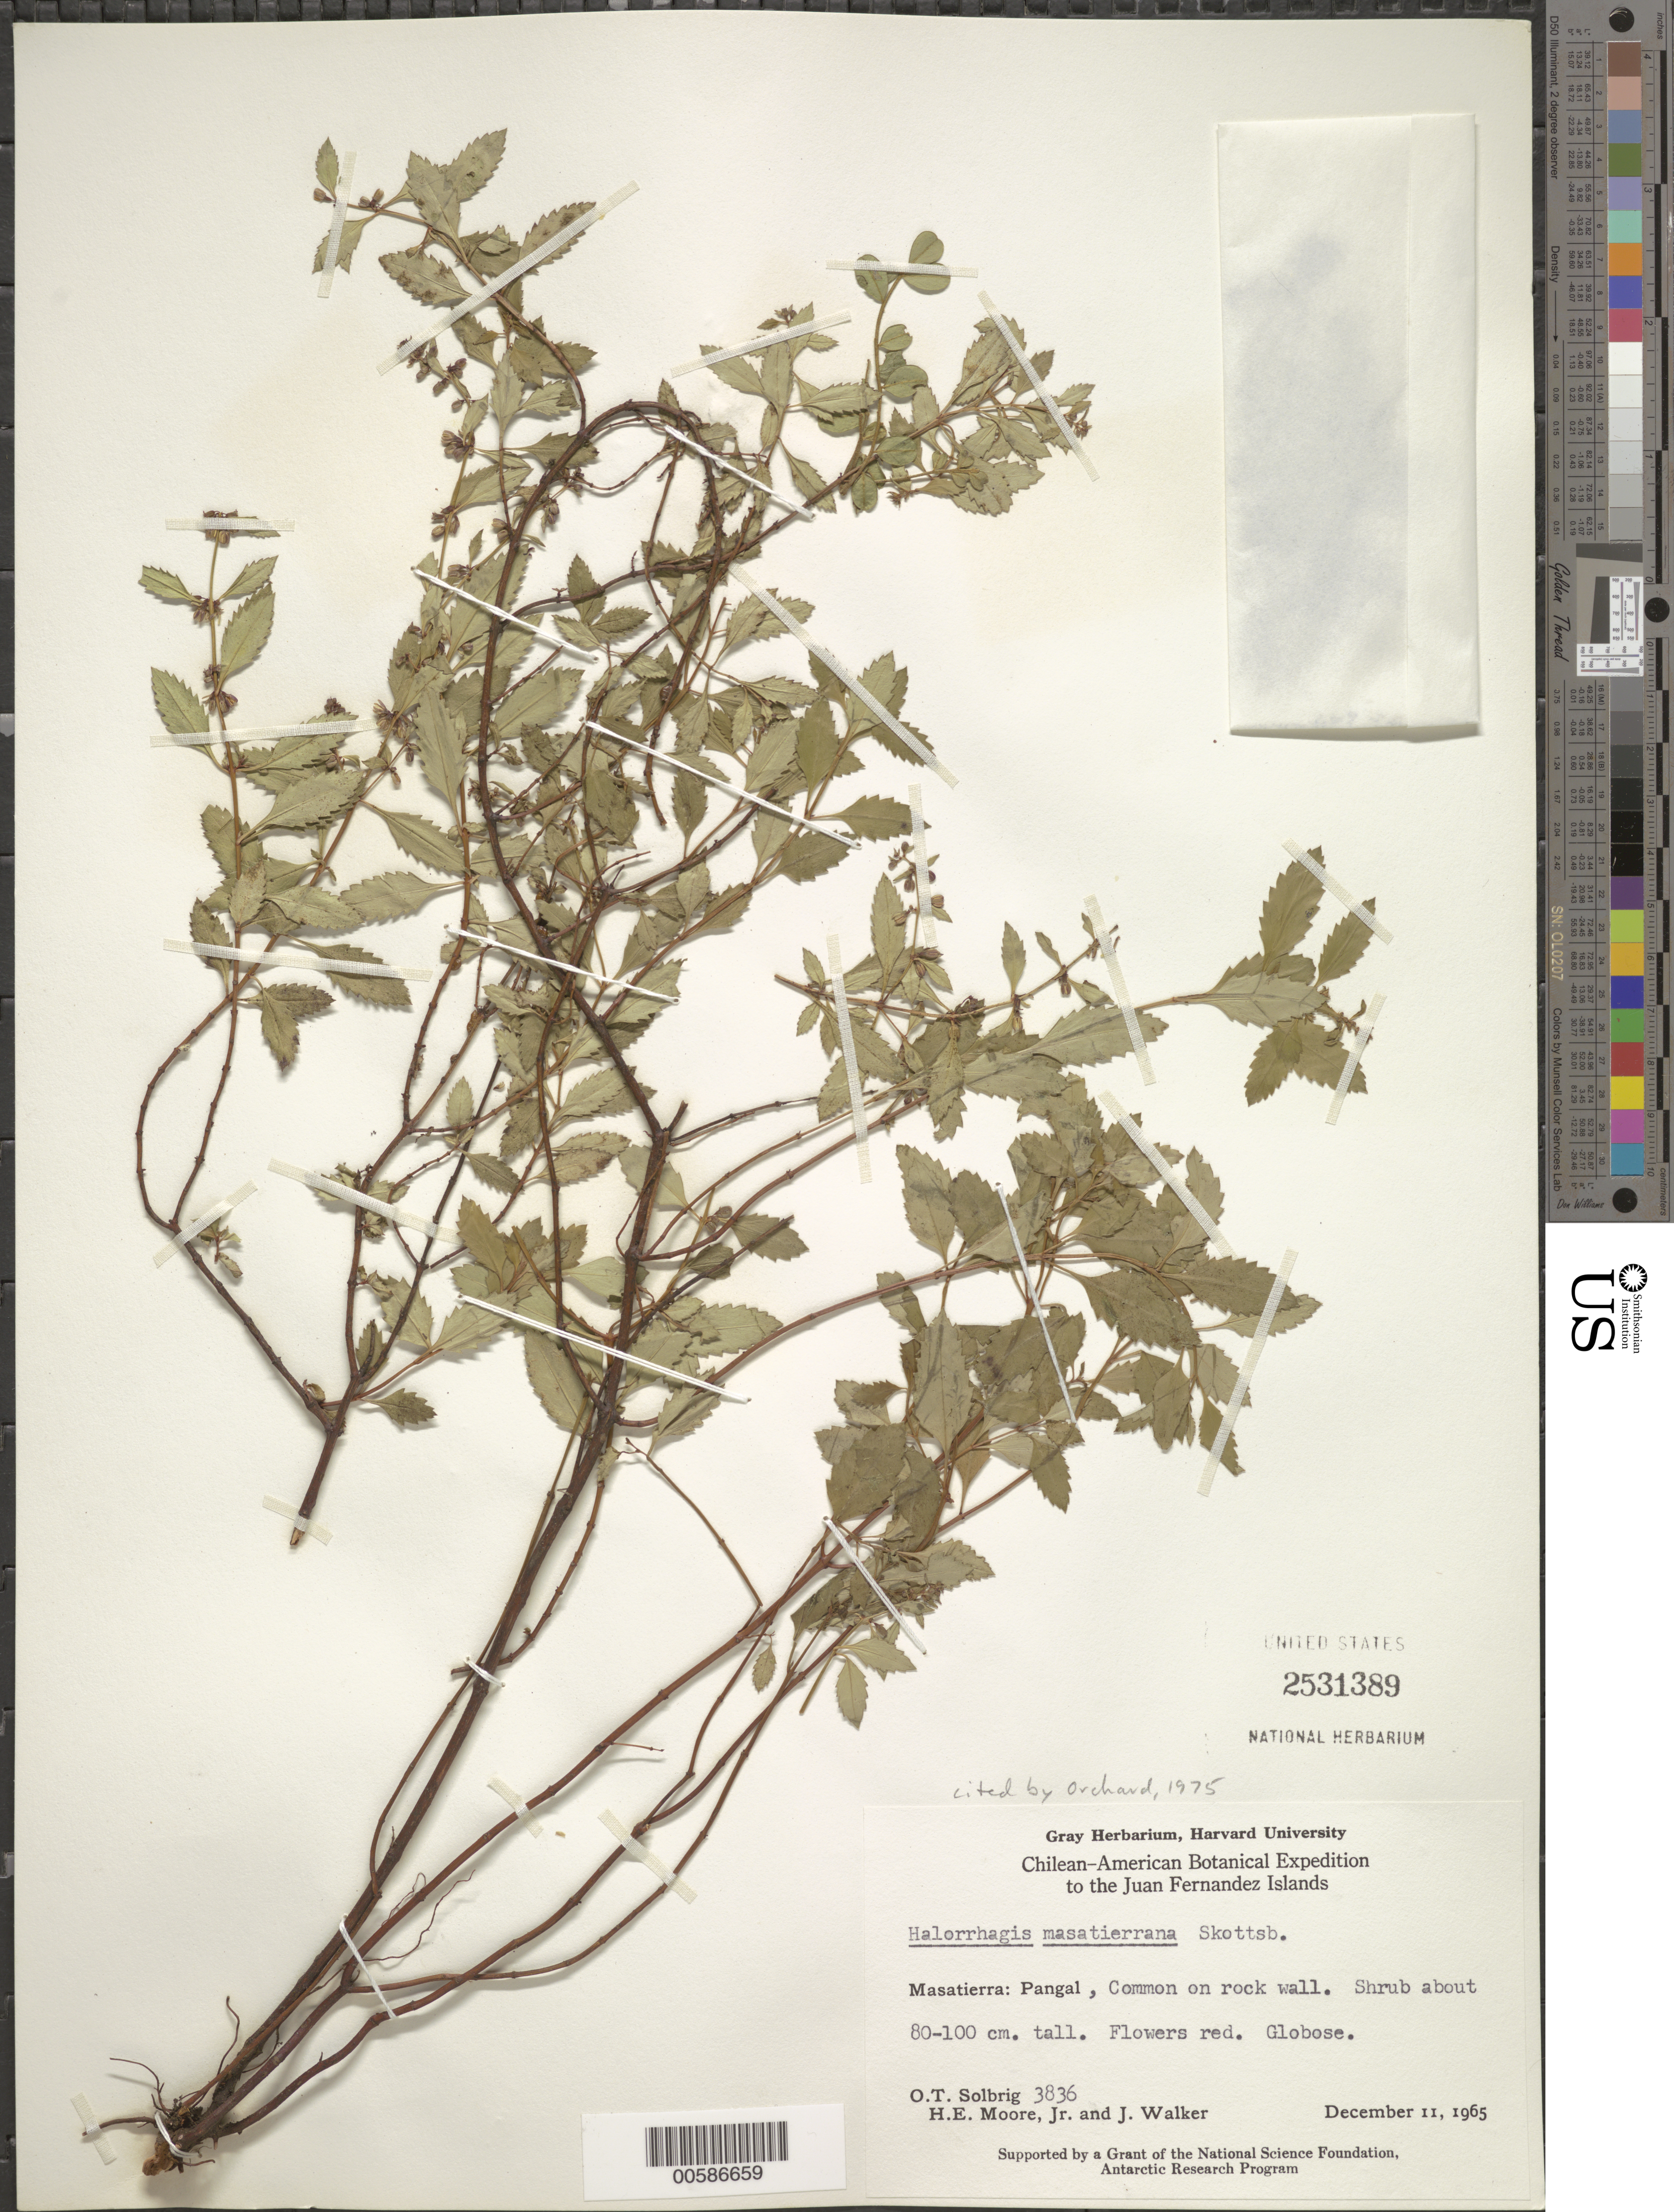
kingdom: Plantae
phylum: Tracheophyta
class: Magnoliopsida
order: Saxifragales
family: Haloragaceae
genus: Haloragis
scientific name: Haloragis masatierrana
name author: Skottsb.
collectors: O. T. Solbrig, H. E. Moore & J. Walker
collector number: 3836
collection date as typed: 11 Dec 1965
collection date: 1965-12-11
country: Chile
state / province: Valparaíso (V)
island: Isla Más a Tierra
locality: Pangal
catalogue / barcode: US 2531389